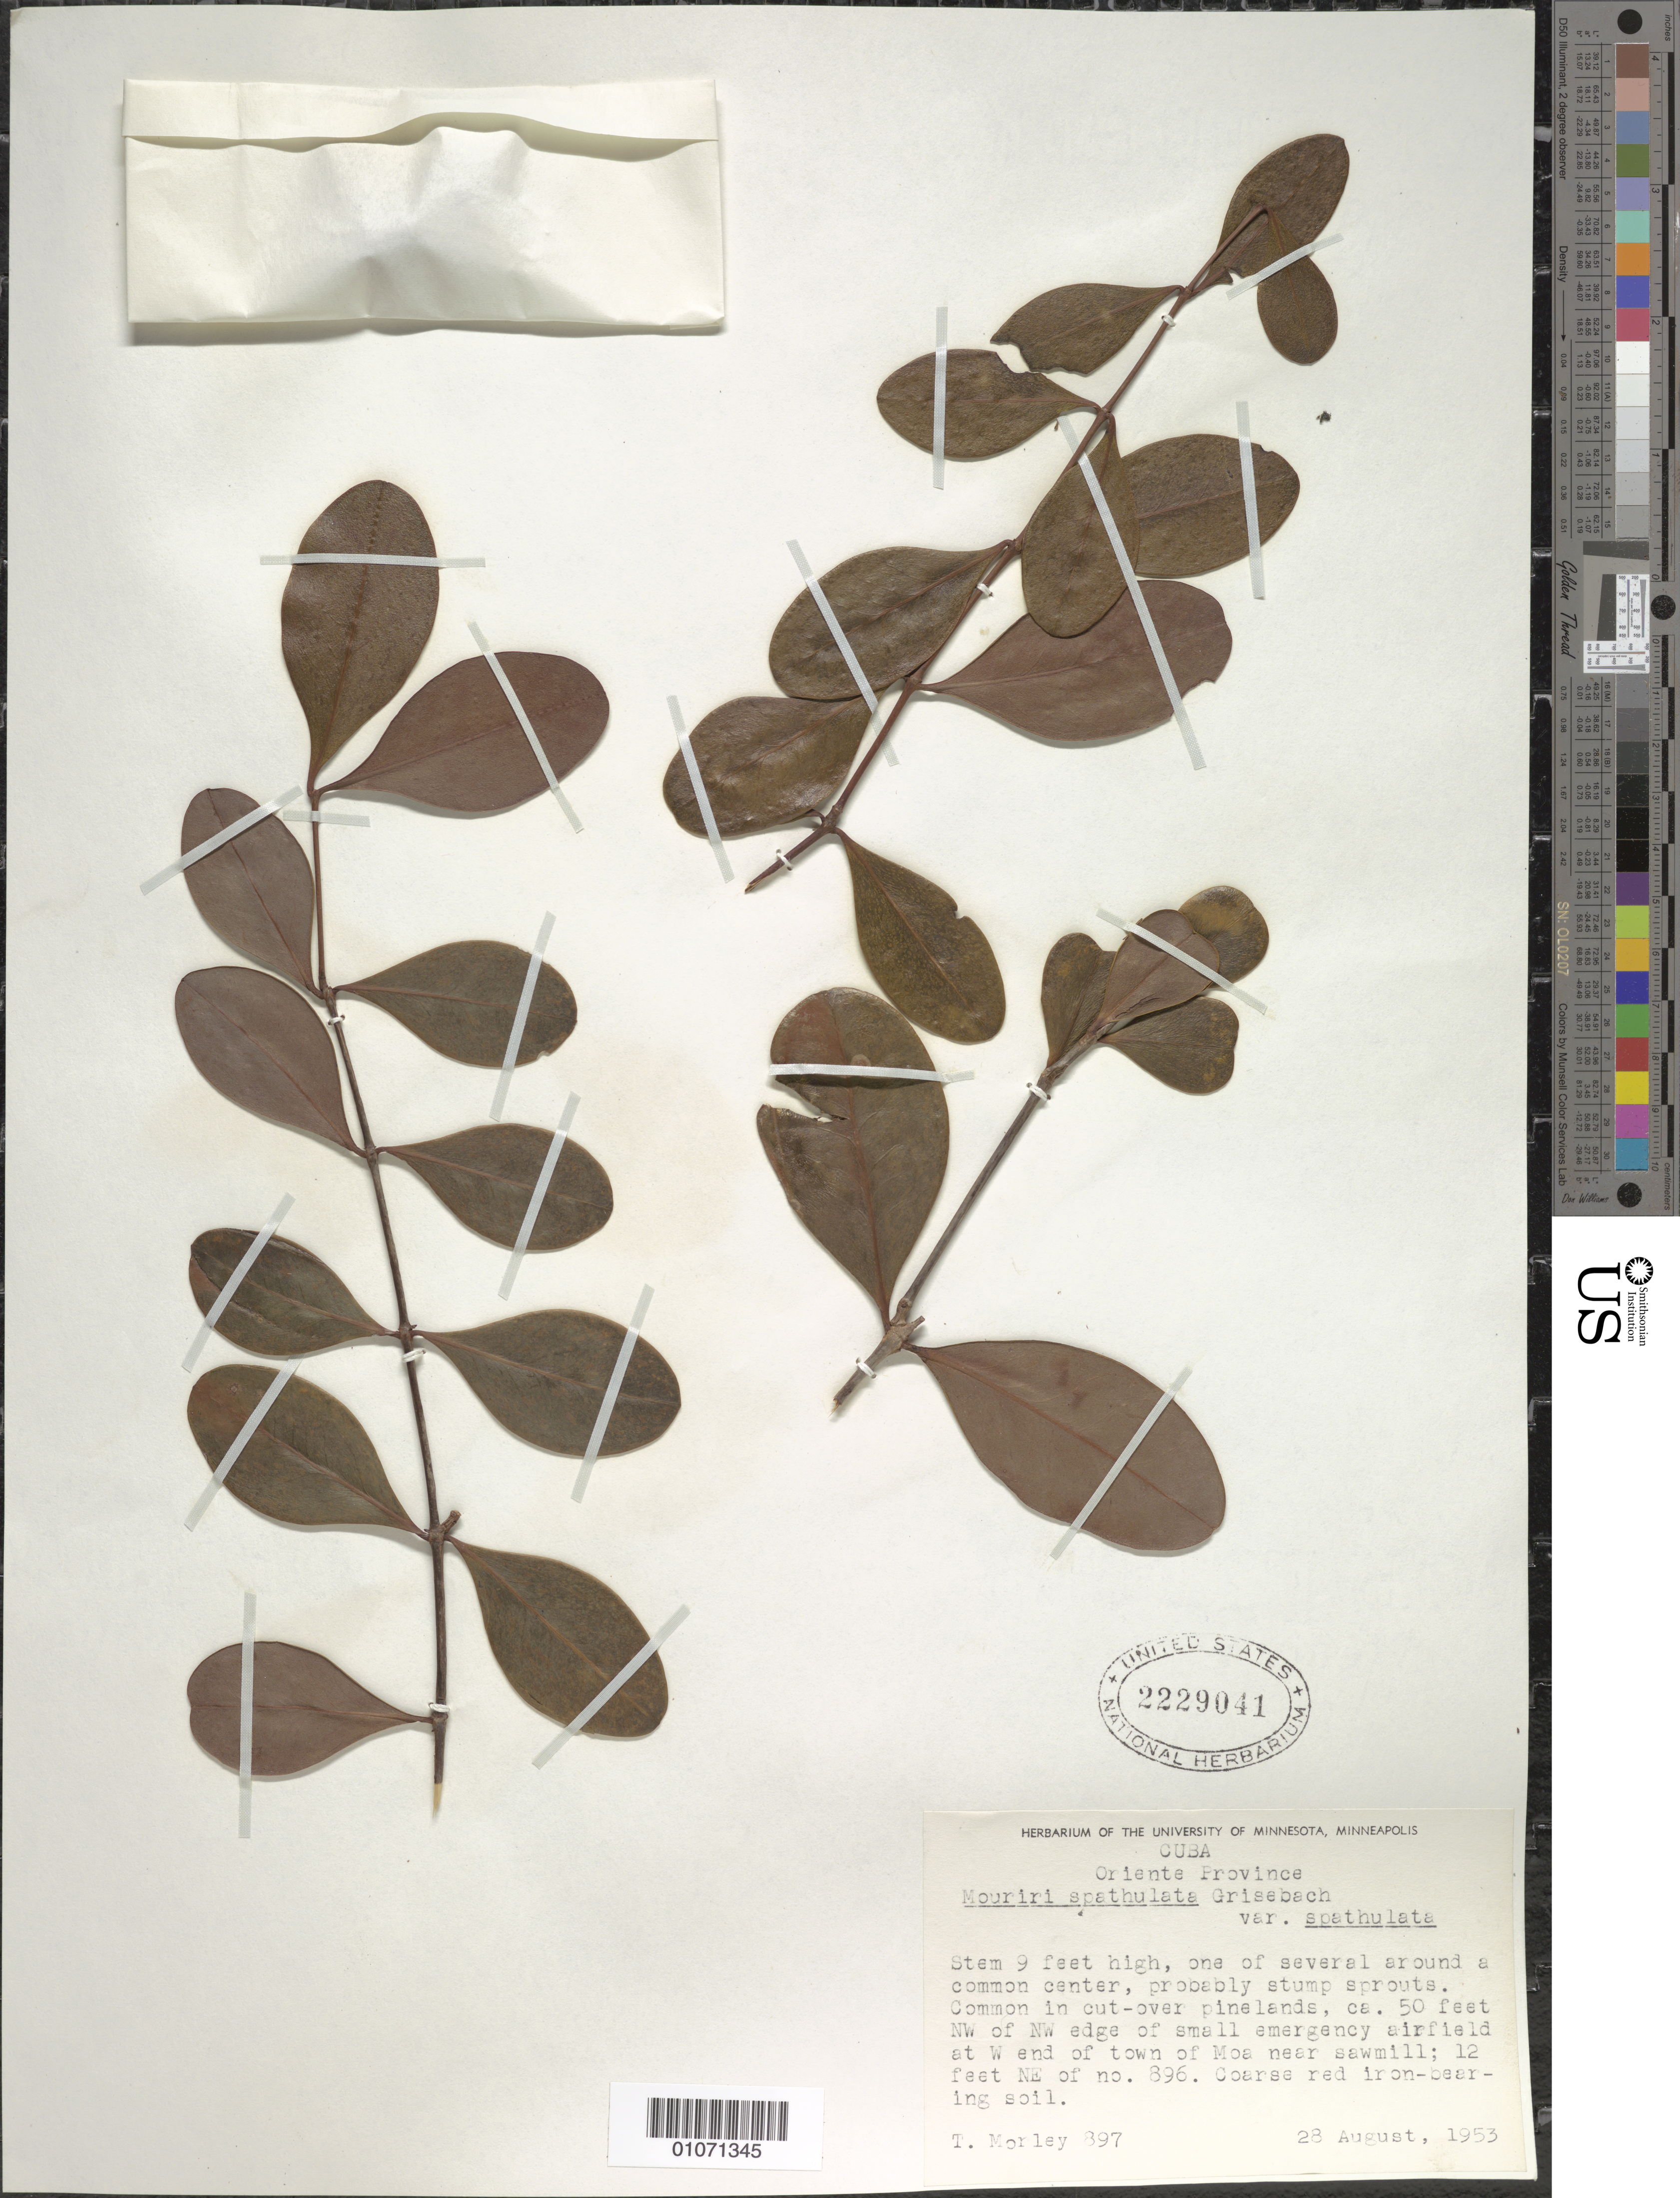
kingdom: Plantae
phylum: Tracheophyta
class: Magnoliopsida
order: Myrtales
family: Melastomataceae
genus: Mouriri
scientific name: Mouriri spathulata var. spathulata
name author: Griseb.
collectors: T. Morley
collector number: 897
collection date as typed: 28 Aug 1953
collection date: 1953-08-28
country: Cuba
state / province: Holguín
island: Cuba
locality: Moa; 50 feet NW of midpoint of NW edge of small emergency airfield at W end of town of Moa [Oriente] near sawmill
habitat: Common in cut-over pinelands. Coarse red iron-bearing soil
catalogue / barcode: US 2229041